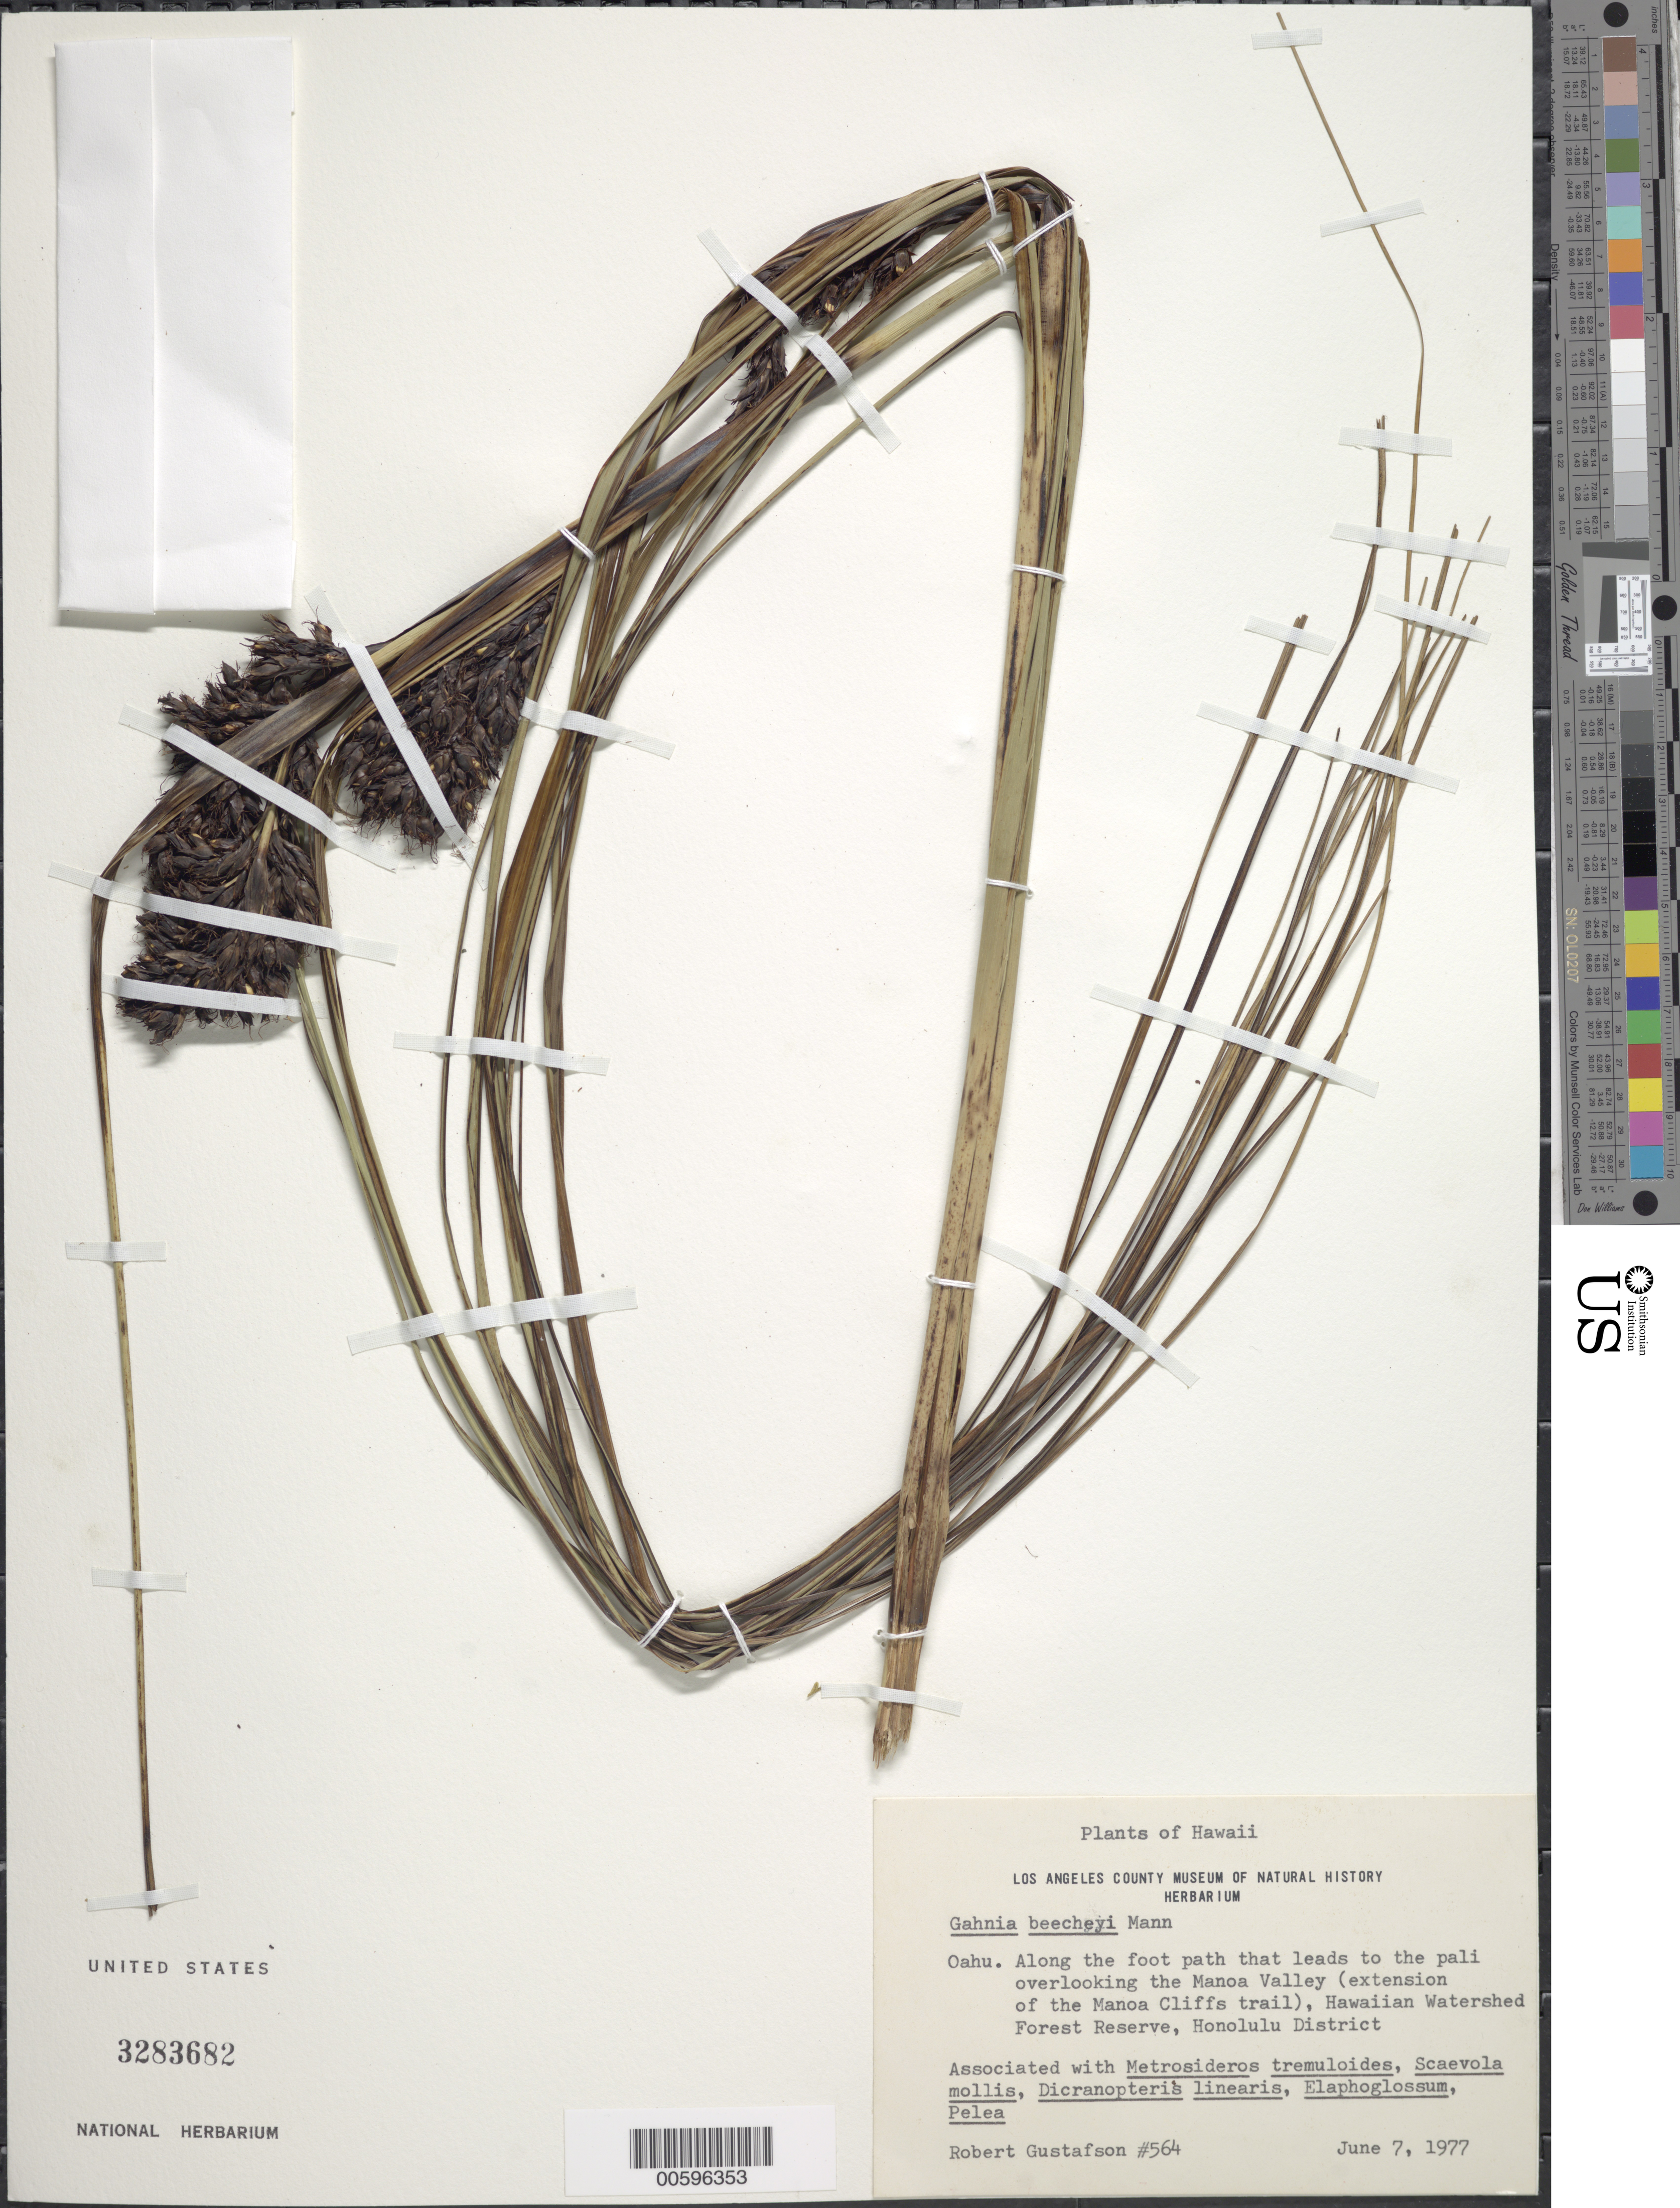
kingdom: Plantae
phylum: Tracheophyta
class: Liliopsida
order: Poales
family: Cyperaceae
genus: Gahnia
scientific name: Gahnia beecheyi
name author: H. Mann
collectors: R. Gustafson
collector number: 564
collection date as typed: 7 Jun 1977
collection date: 1977-06-07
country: United States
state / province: Hawaii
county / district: Honolulu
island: Oahu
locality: Along foot path that leads to pali overlooking Manoa Val.(extension of Manoa Cliffs trail), Hawaiian Watershed For Res, Hono...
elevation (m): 0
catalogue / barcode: US 3283682